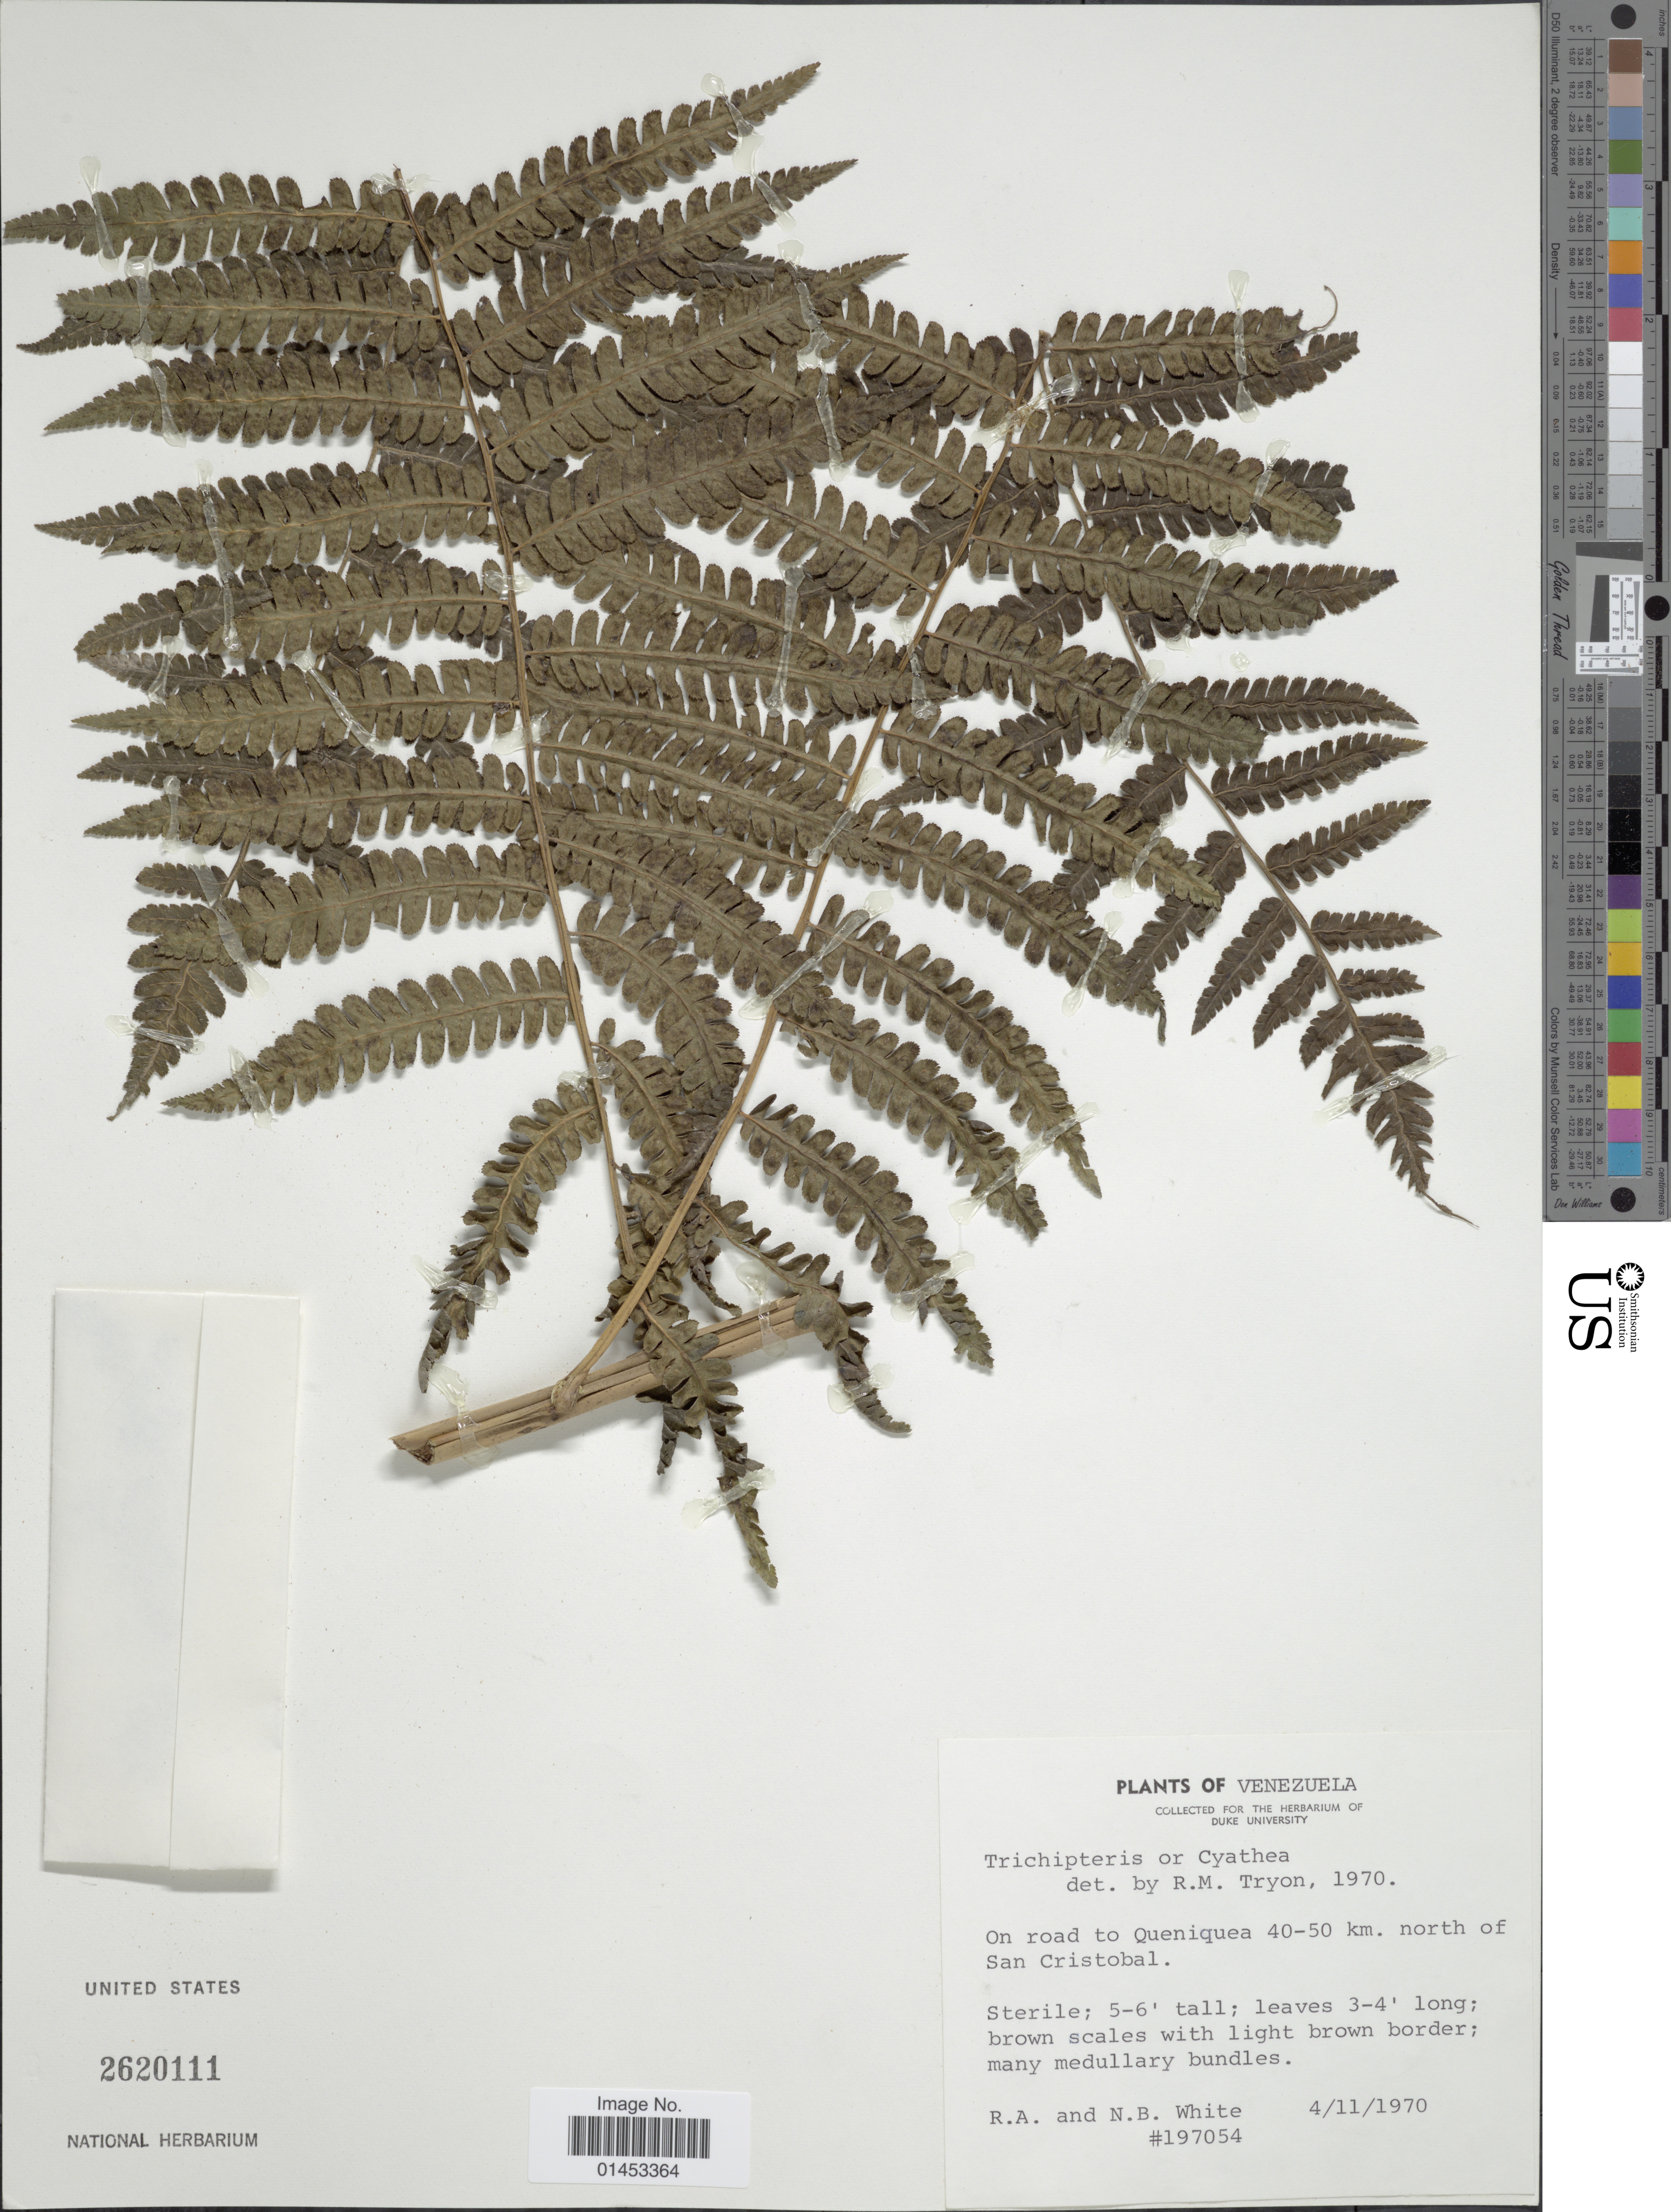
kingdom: Plantae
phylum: Tracheophyta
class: Polypodiopsida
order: Cyatheales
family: Cyatheaceae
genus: Cyathea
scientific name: Cyathea sp.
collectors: R. A. White & N. White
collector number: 197054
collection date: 1970-11-04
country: Venezuela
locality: On road to Queniquea 40-50km north of San Cristobal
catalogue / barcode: US 2620111